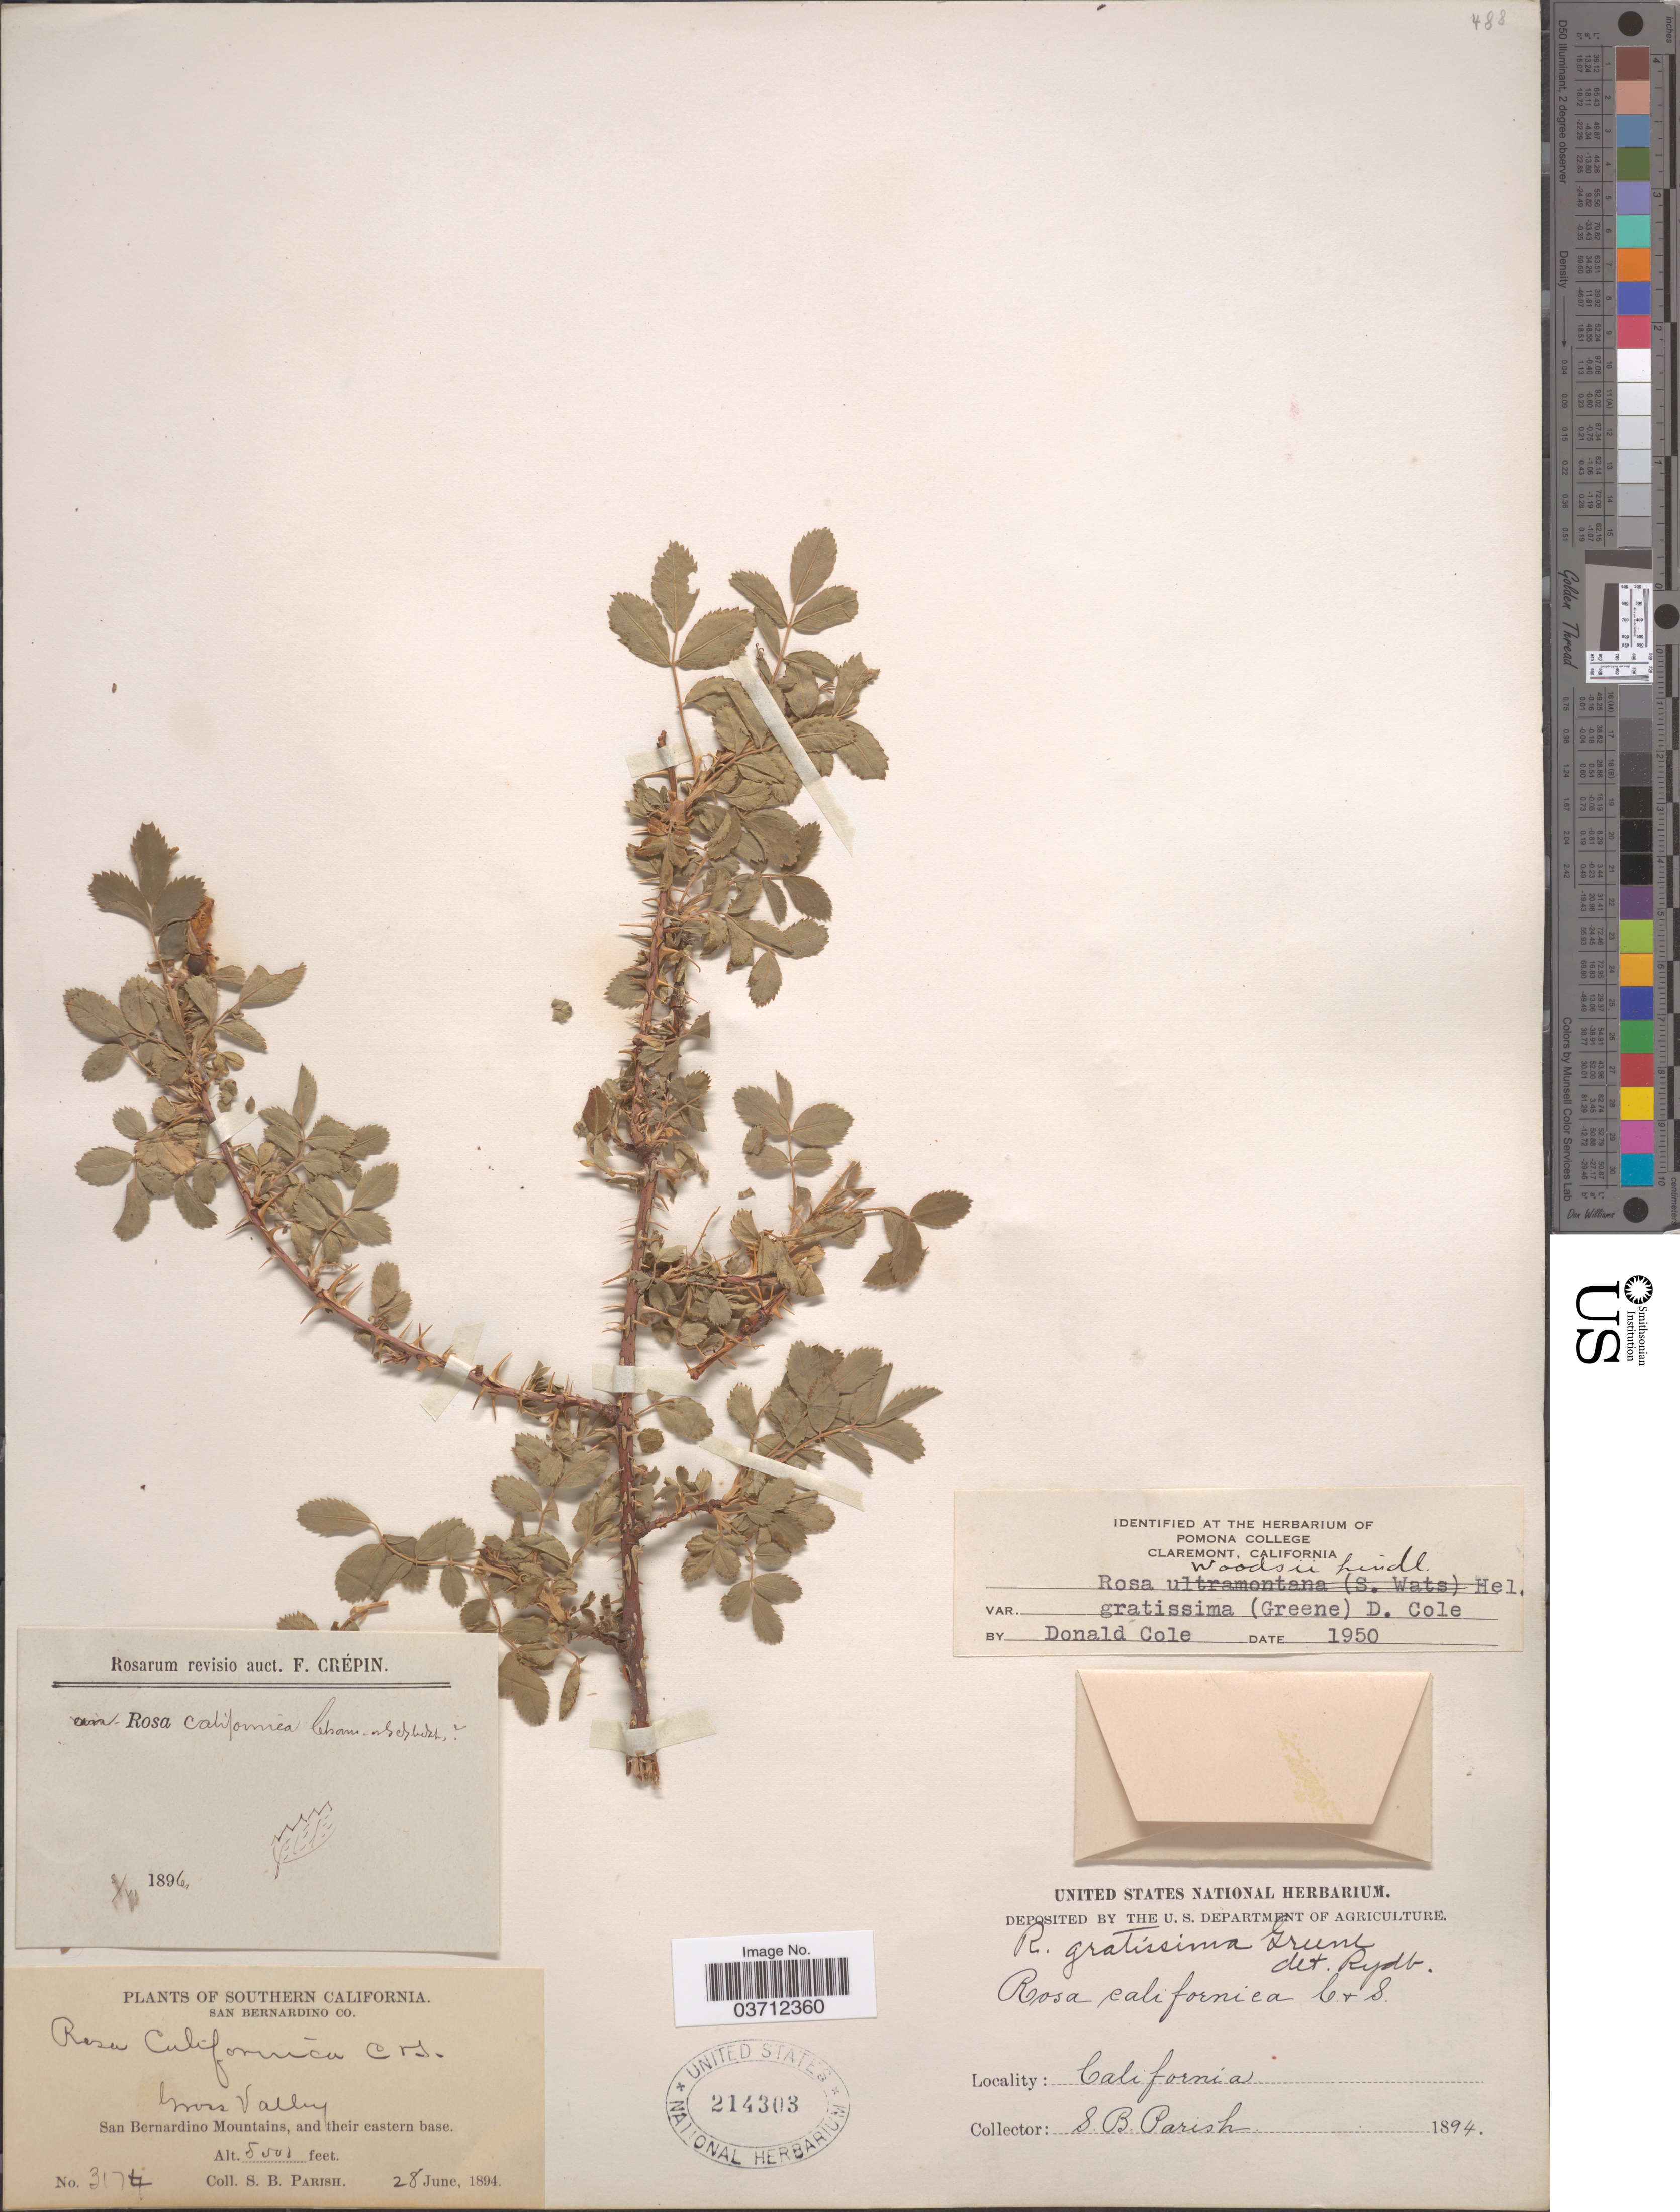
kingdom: Plantae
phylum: Tracheophyta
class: Magnoliopsida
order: Rosales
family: Rosaceae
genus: Rosa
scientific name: Rosa woodsii var. gratissima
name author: (Greene) D. Cole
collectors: S. B. Parish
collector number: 3174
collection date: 1894-06-28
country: United States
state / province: California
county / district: San Bernardino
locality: Southern California. San Bernardino Co. Grass Valley. San Bernardino Mountains, and their eastern base.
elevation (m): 1524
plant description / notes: Corrected "Moss Valley" to "Grass Valley." Filled county field.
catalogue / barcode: US 214303